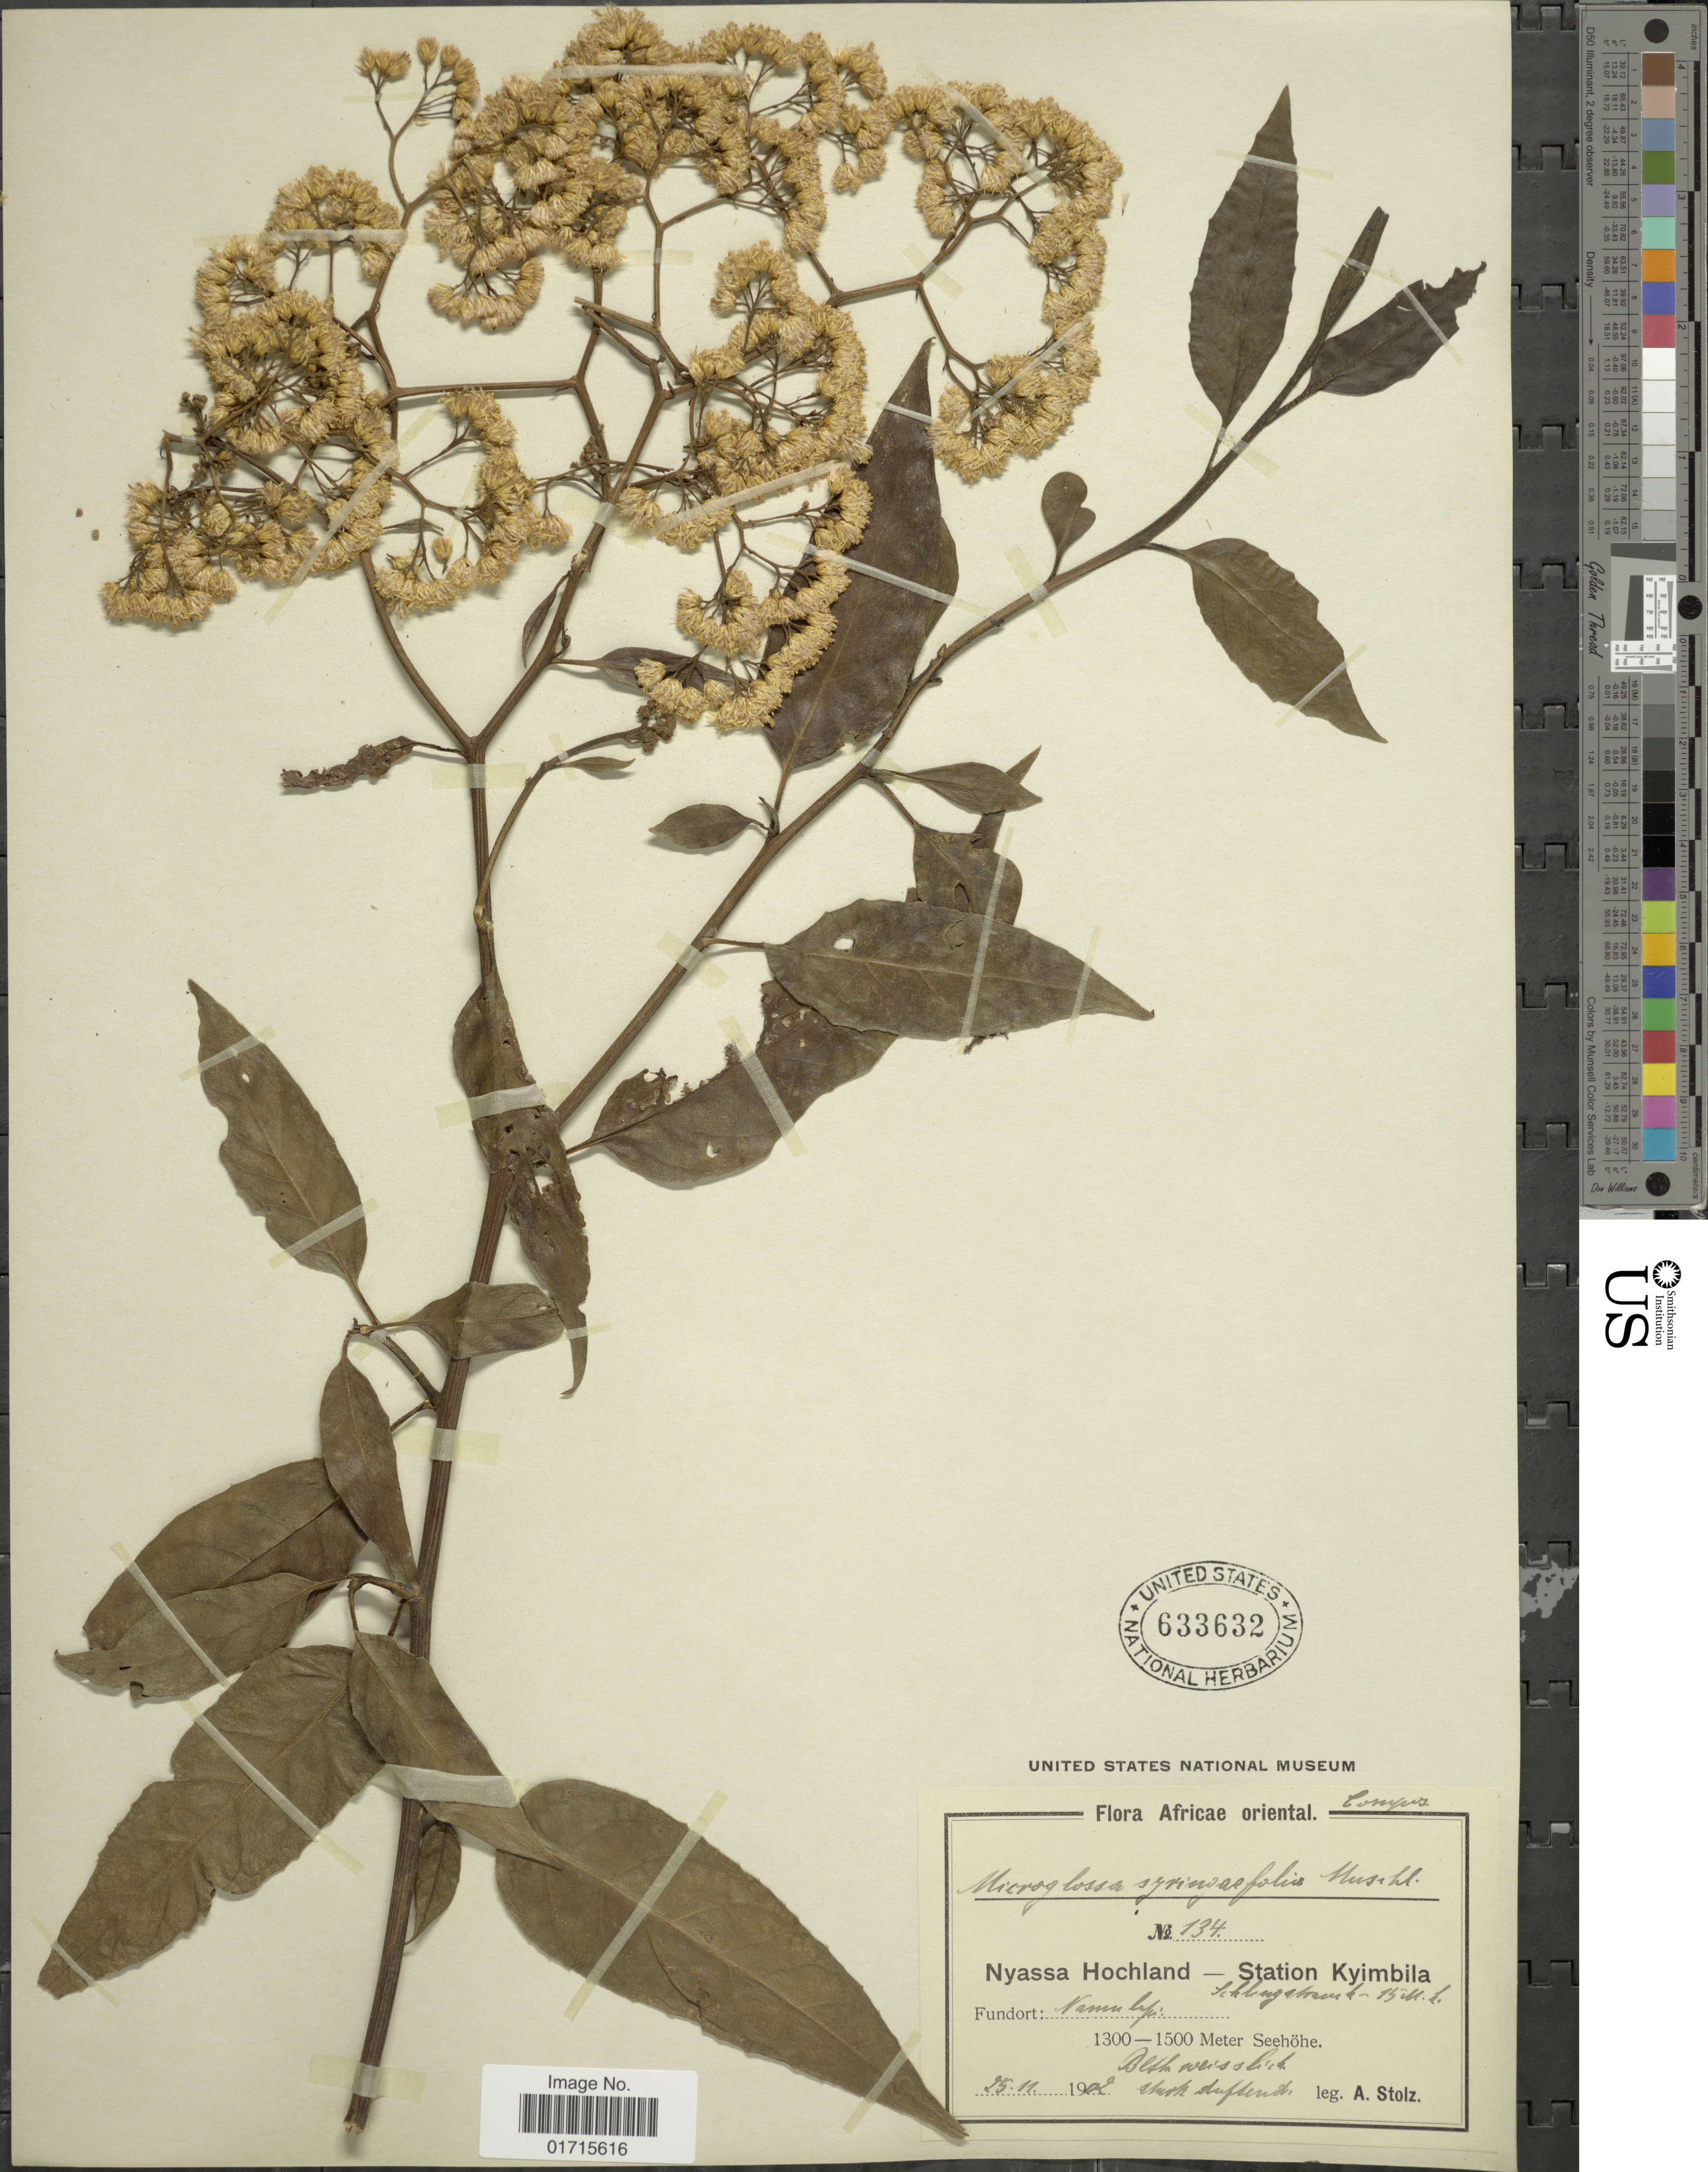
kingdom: Plantae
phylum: Tracheophyta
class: Magnoliopsida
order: Asterales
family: Asteraceae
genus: Microglossa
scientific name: Microglossa syringifolia Muschl. sp. nov. ined.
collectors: A. Stolz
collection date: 1902-11-25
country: Mozambique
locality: Nyassa Hochland-Station Kyimbila. Namulapi.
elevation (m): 1300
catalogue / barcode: US 633632